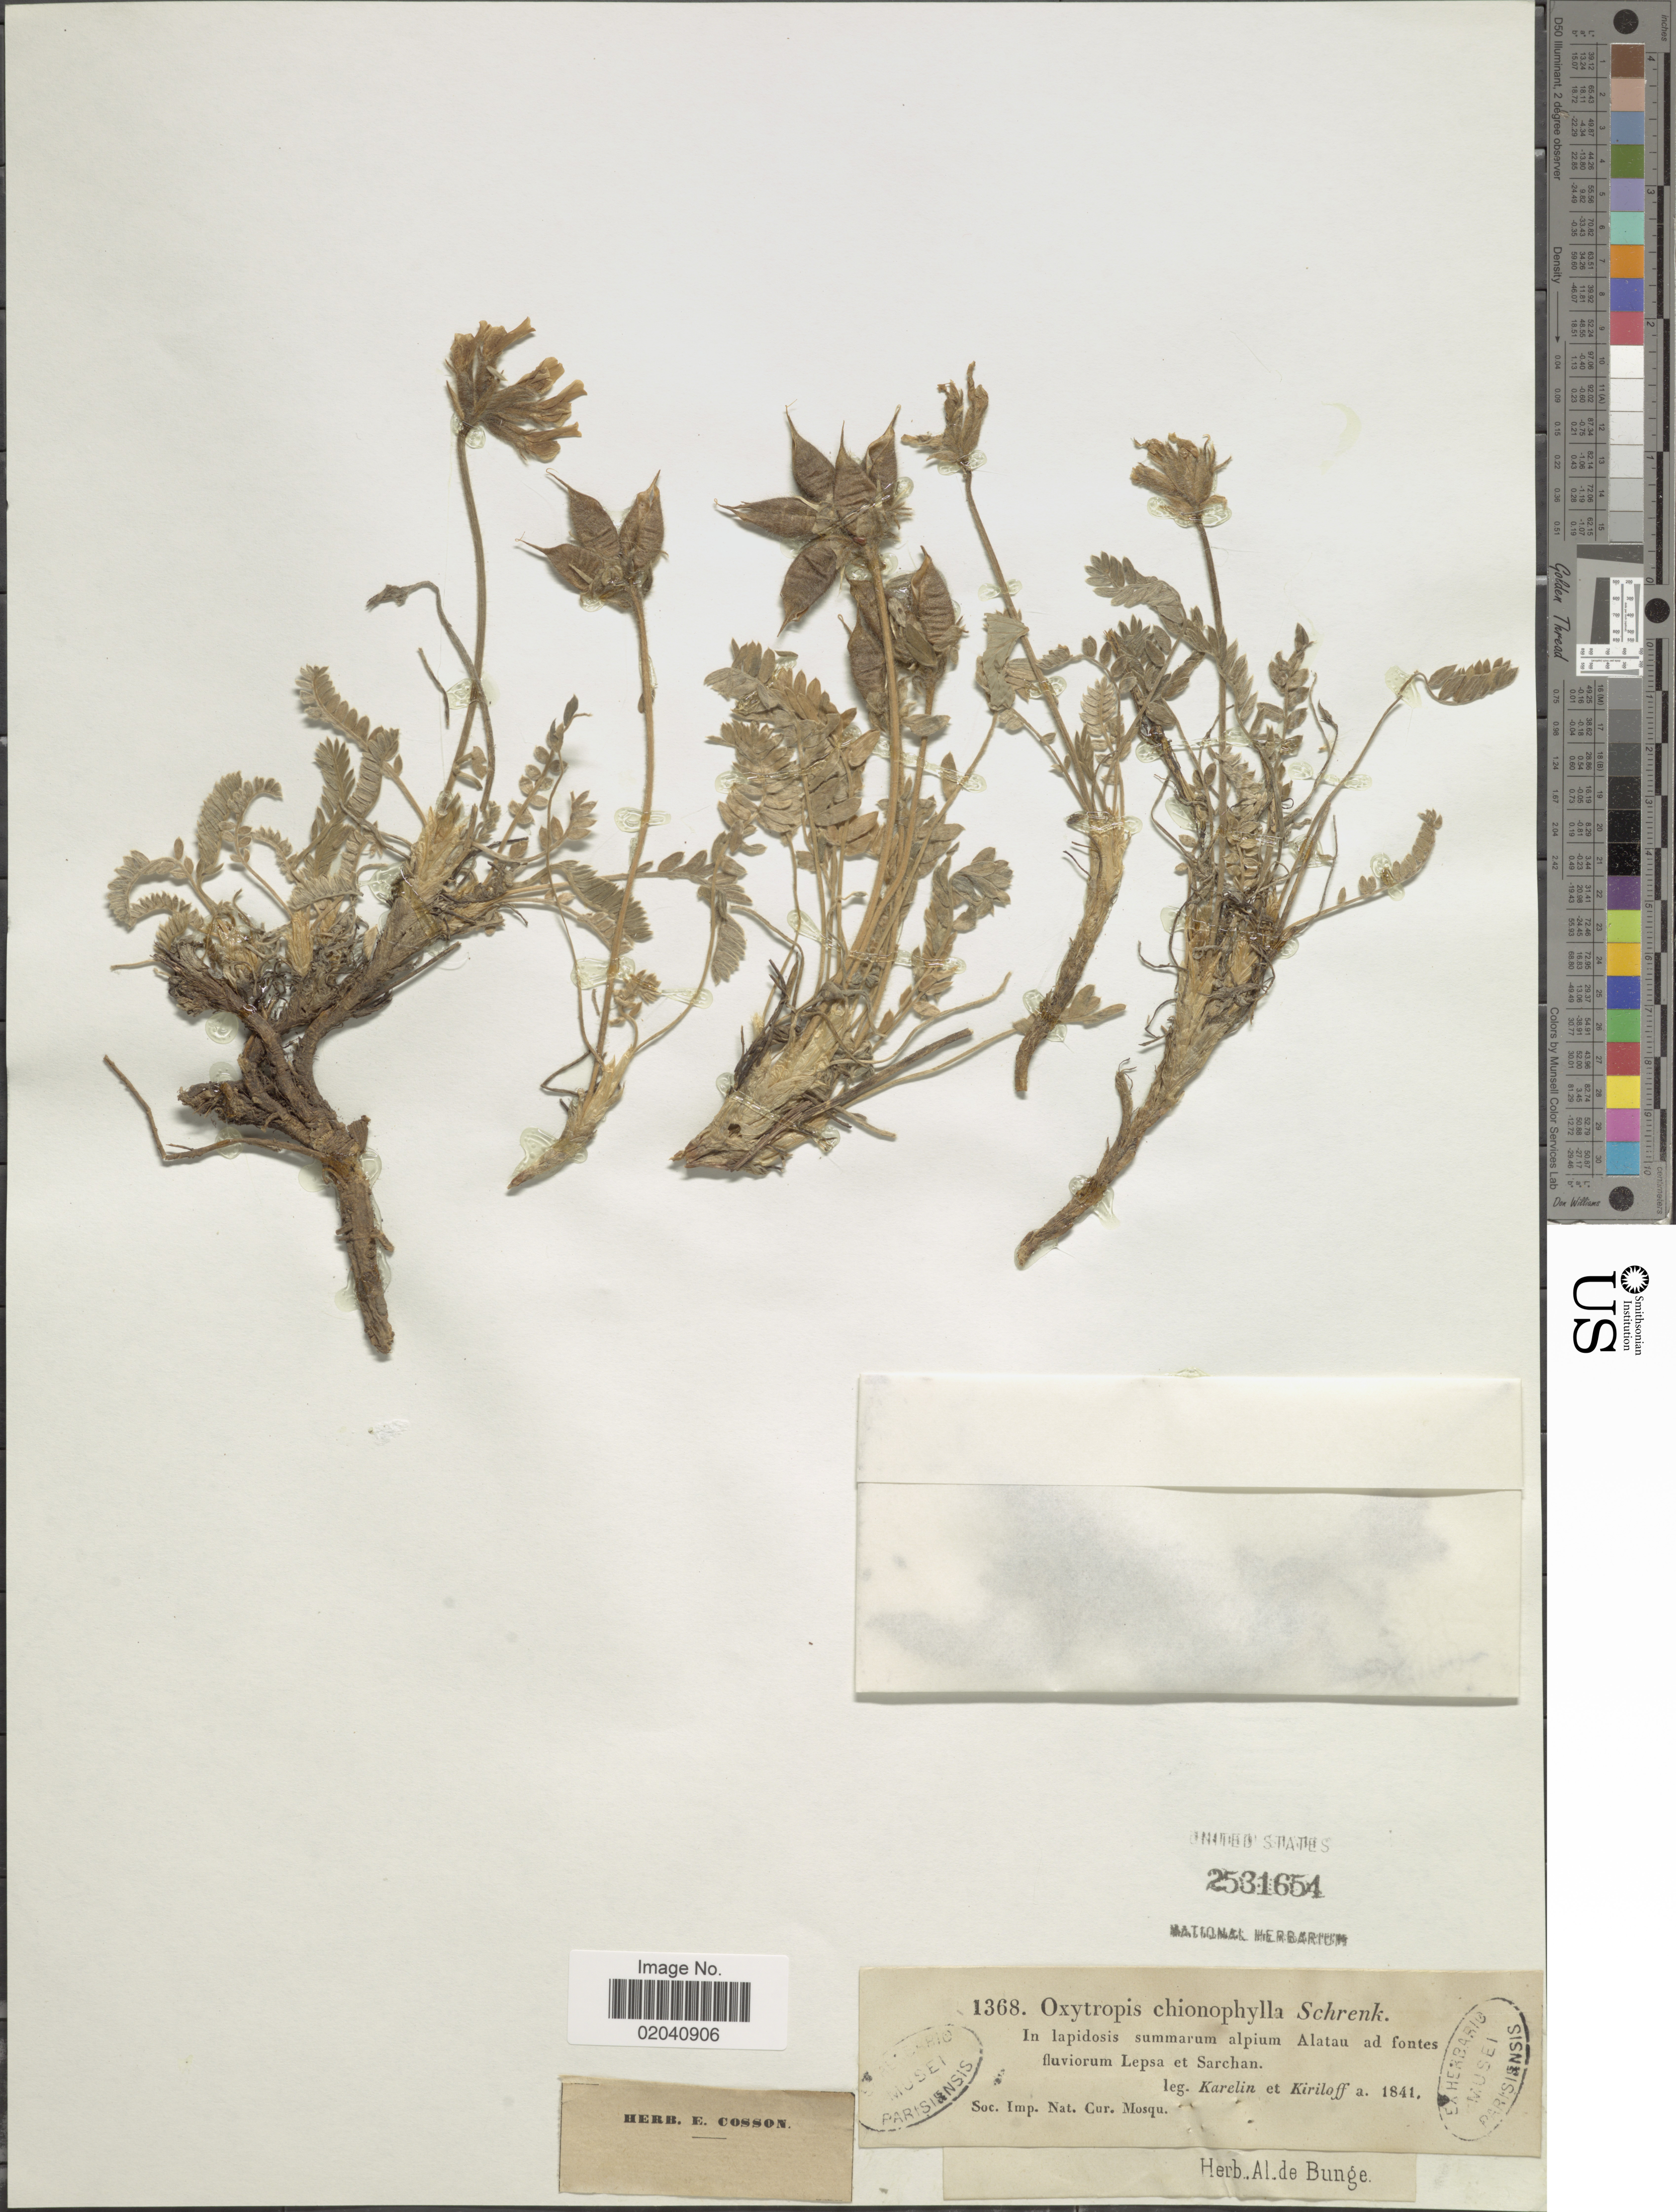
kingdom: Plantae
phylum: Tracheophyta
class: Magnoliopsida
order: Fabales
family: Fabaceae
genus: Oxytropis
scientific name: Oxytropis chionophylla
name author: Schrenk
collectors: Karelin & Kiriloff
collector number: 1368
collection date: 1841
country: Kazakhstan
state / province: Almaty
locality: In lapidosis summarum alpium Alatau ad fontes fluviorum Lepsa et Sarchan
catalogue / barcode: US 2531654